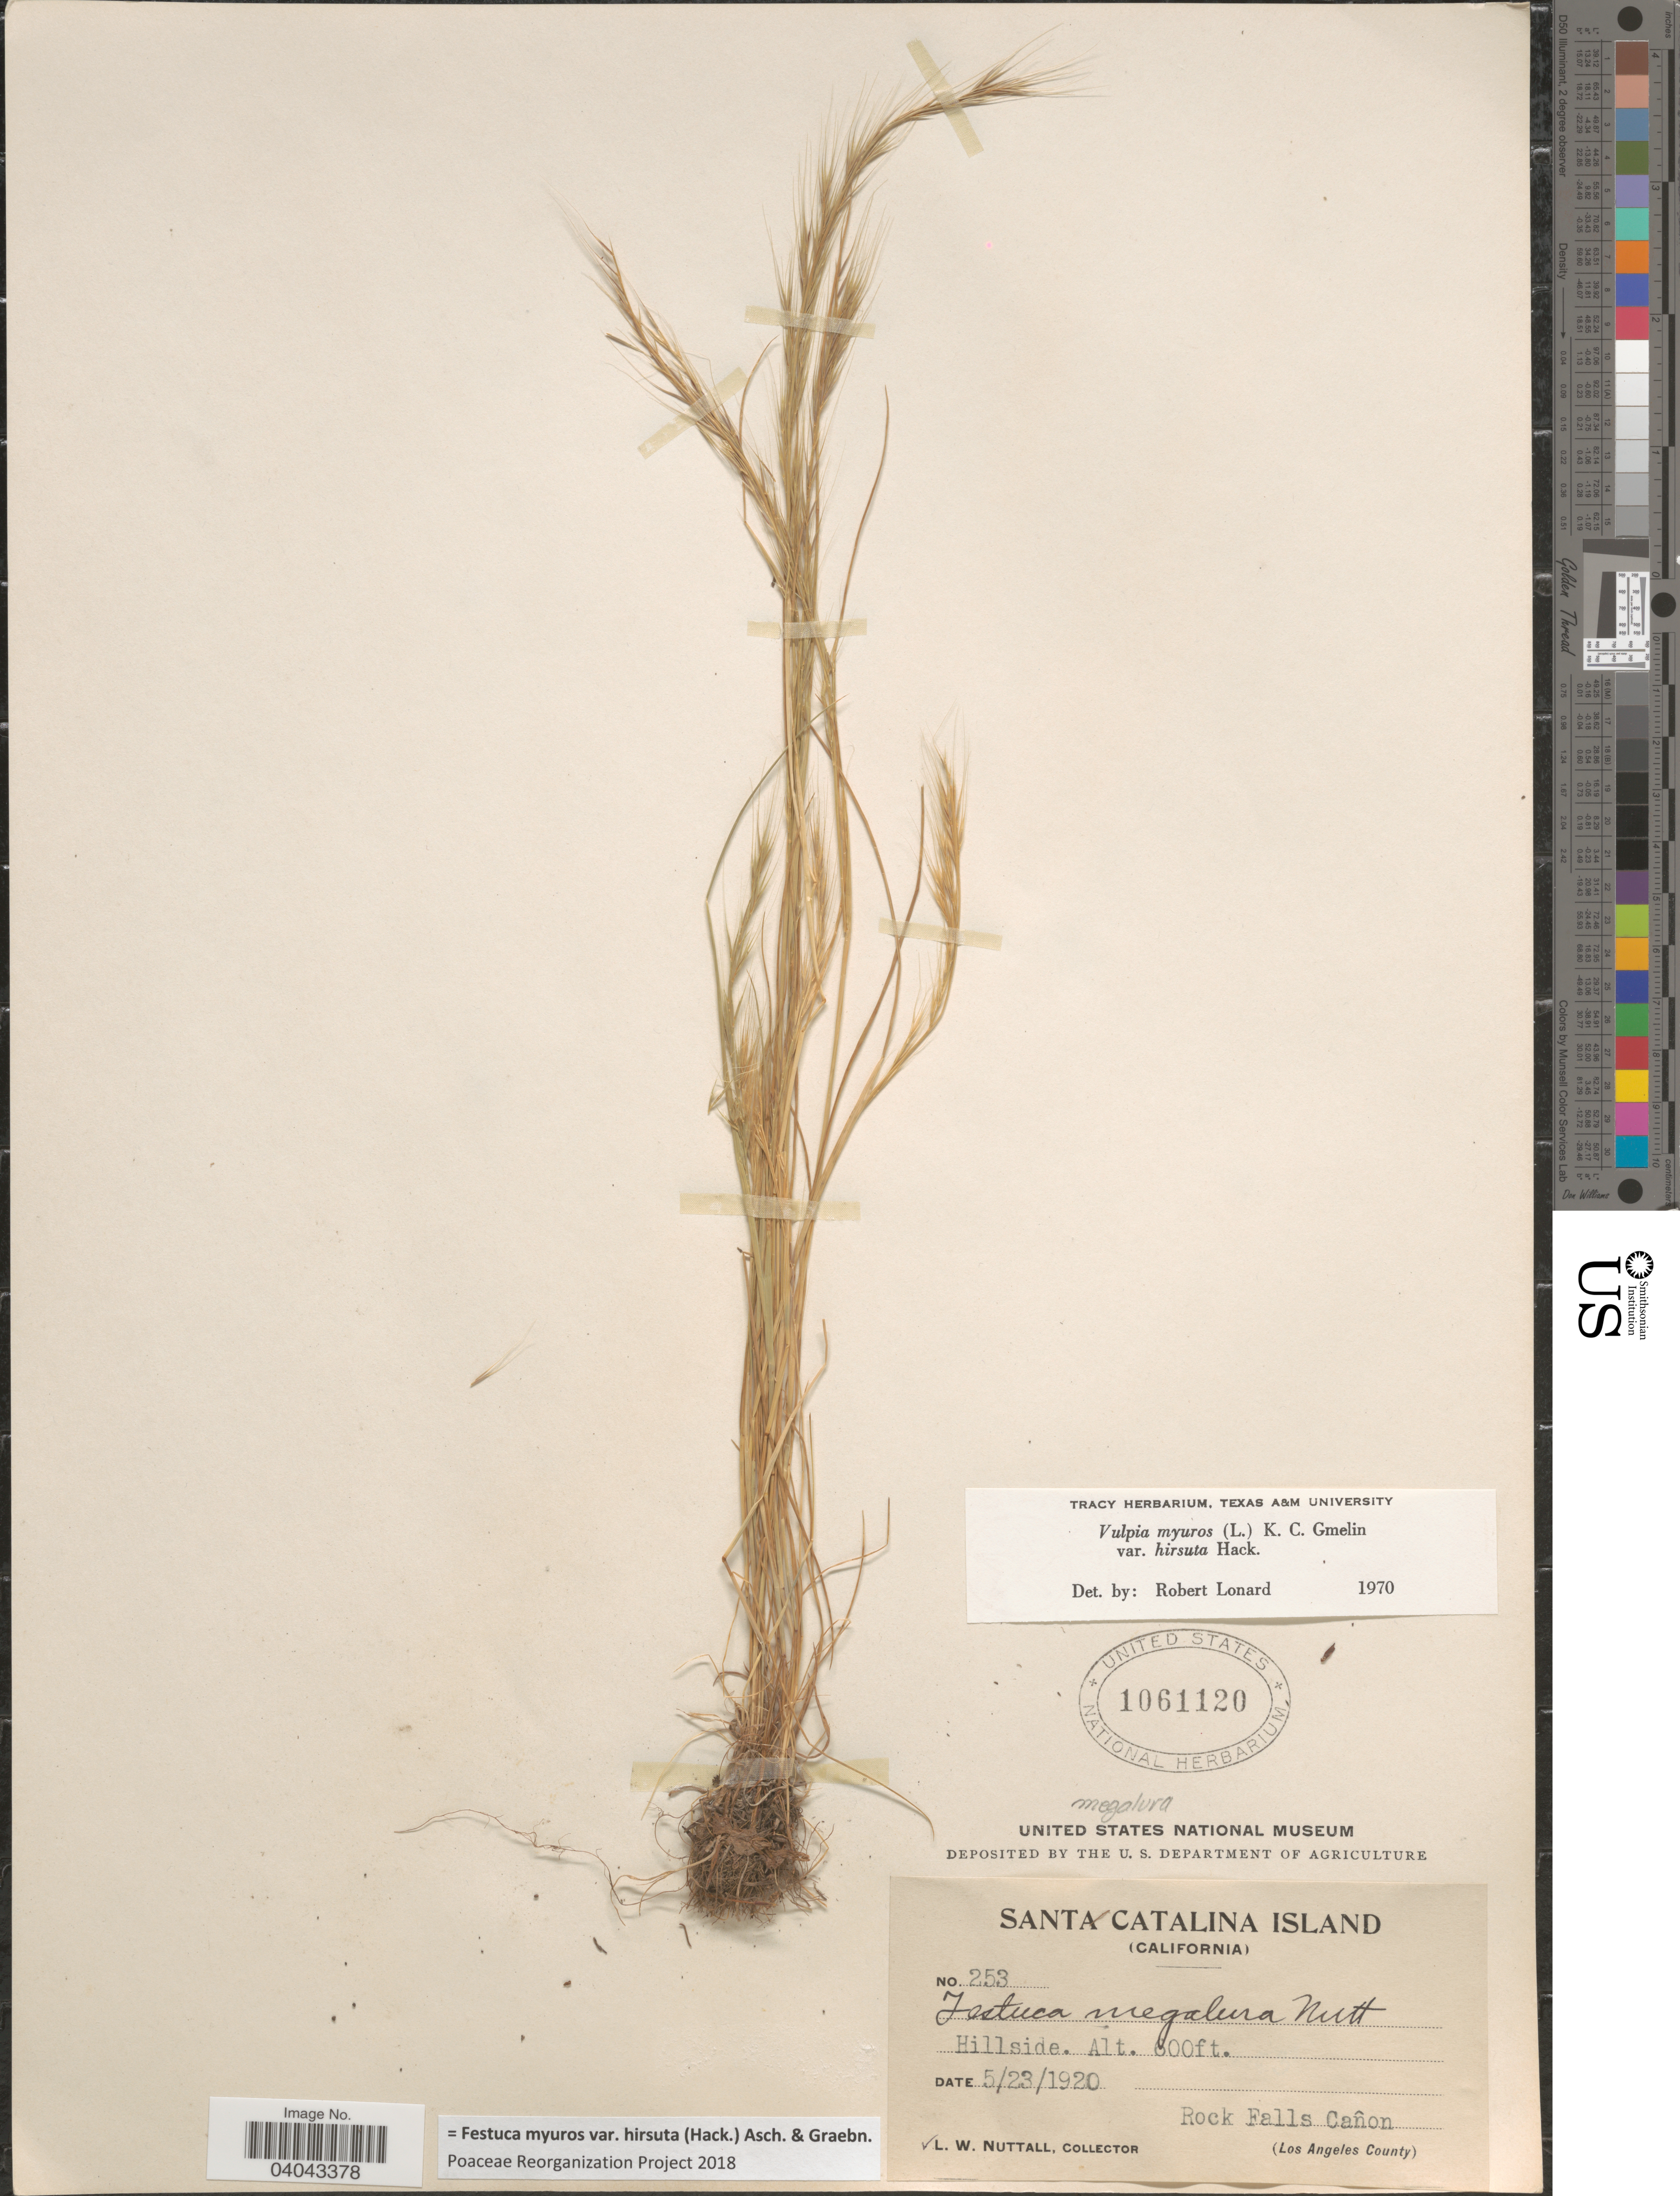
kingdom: Plantae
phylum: Tracheophyta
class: Liliopsida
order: Poales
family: Poaceae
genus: Festuca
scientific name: Festuca myuros var. hirsuta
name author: (Hack.) Asch. & Graebn.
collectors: L. W. Nuttall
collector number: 253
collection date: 1920-05-23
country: United States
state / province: California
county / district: Los Angeles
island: Santa Catalina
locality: Santa Catalina Island. Hillside. Rock Falls Cañon. (Los Angeles County).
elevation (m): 183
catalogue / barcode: US 1061120